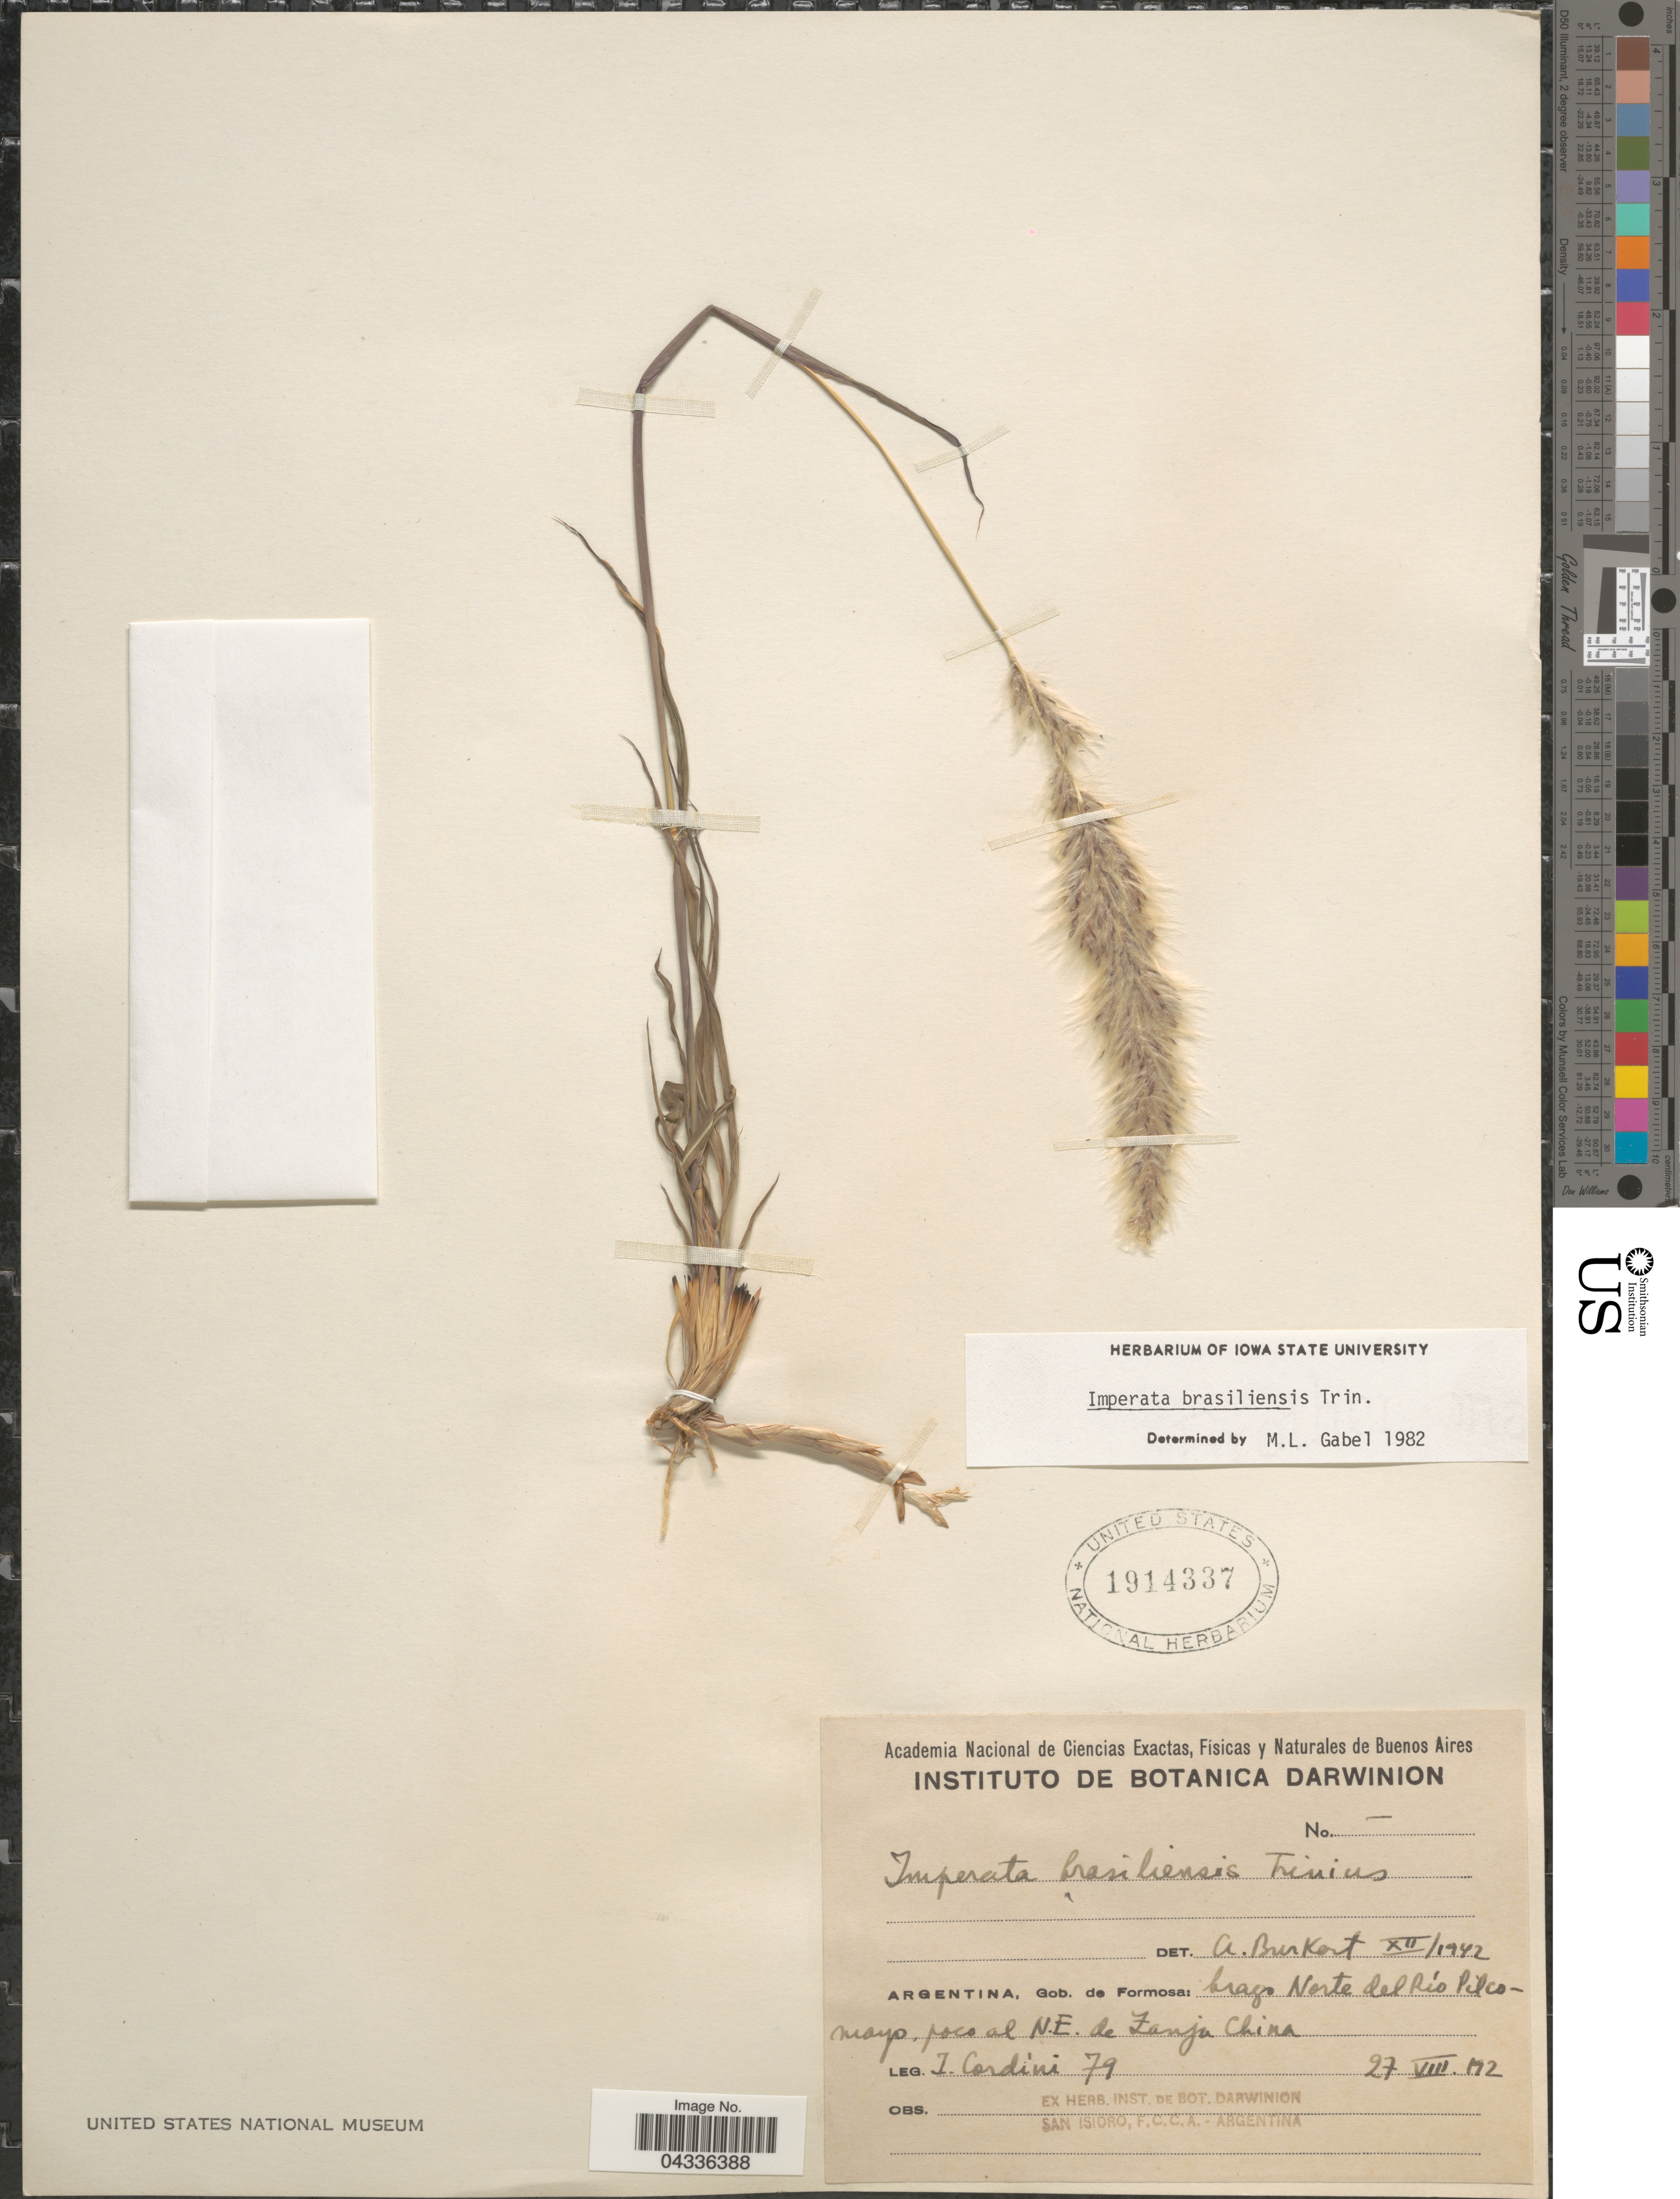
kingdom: Plantae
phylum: Tracheophyta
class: Liliopsida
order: Poales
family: Poaceae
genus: Imperata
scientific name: Imperata brasiliensis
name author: Trin.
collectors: I. Cordini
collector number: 79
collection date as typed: Transcribed d/m/y: 27/8/92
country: Argentina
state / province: Formosa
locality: Gob. de Formosa: brazo Norte del Río Pilcomayo, poco al N.E. de Zanja China.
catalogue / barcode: US 1914337